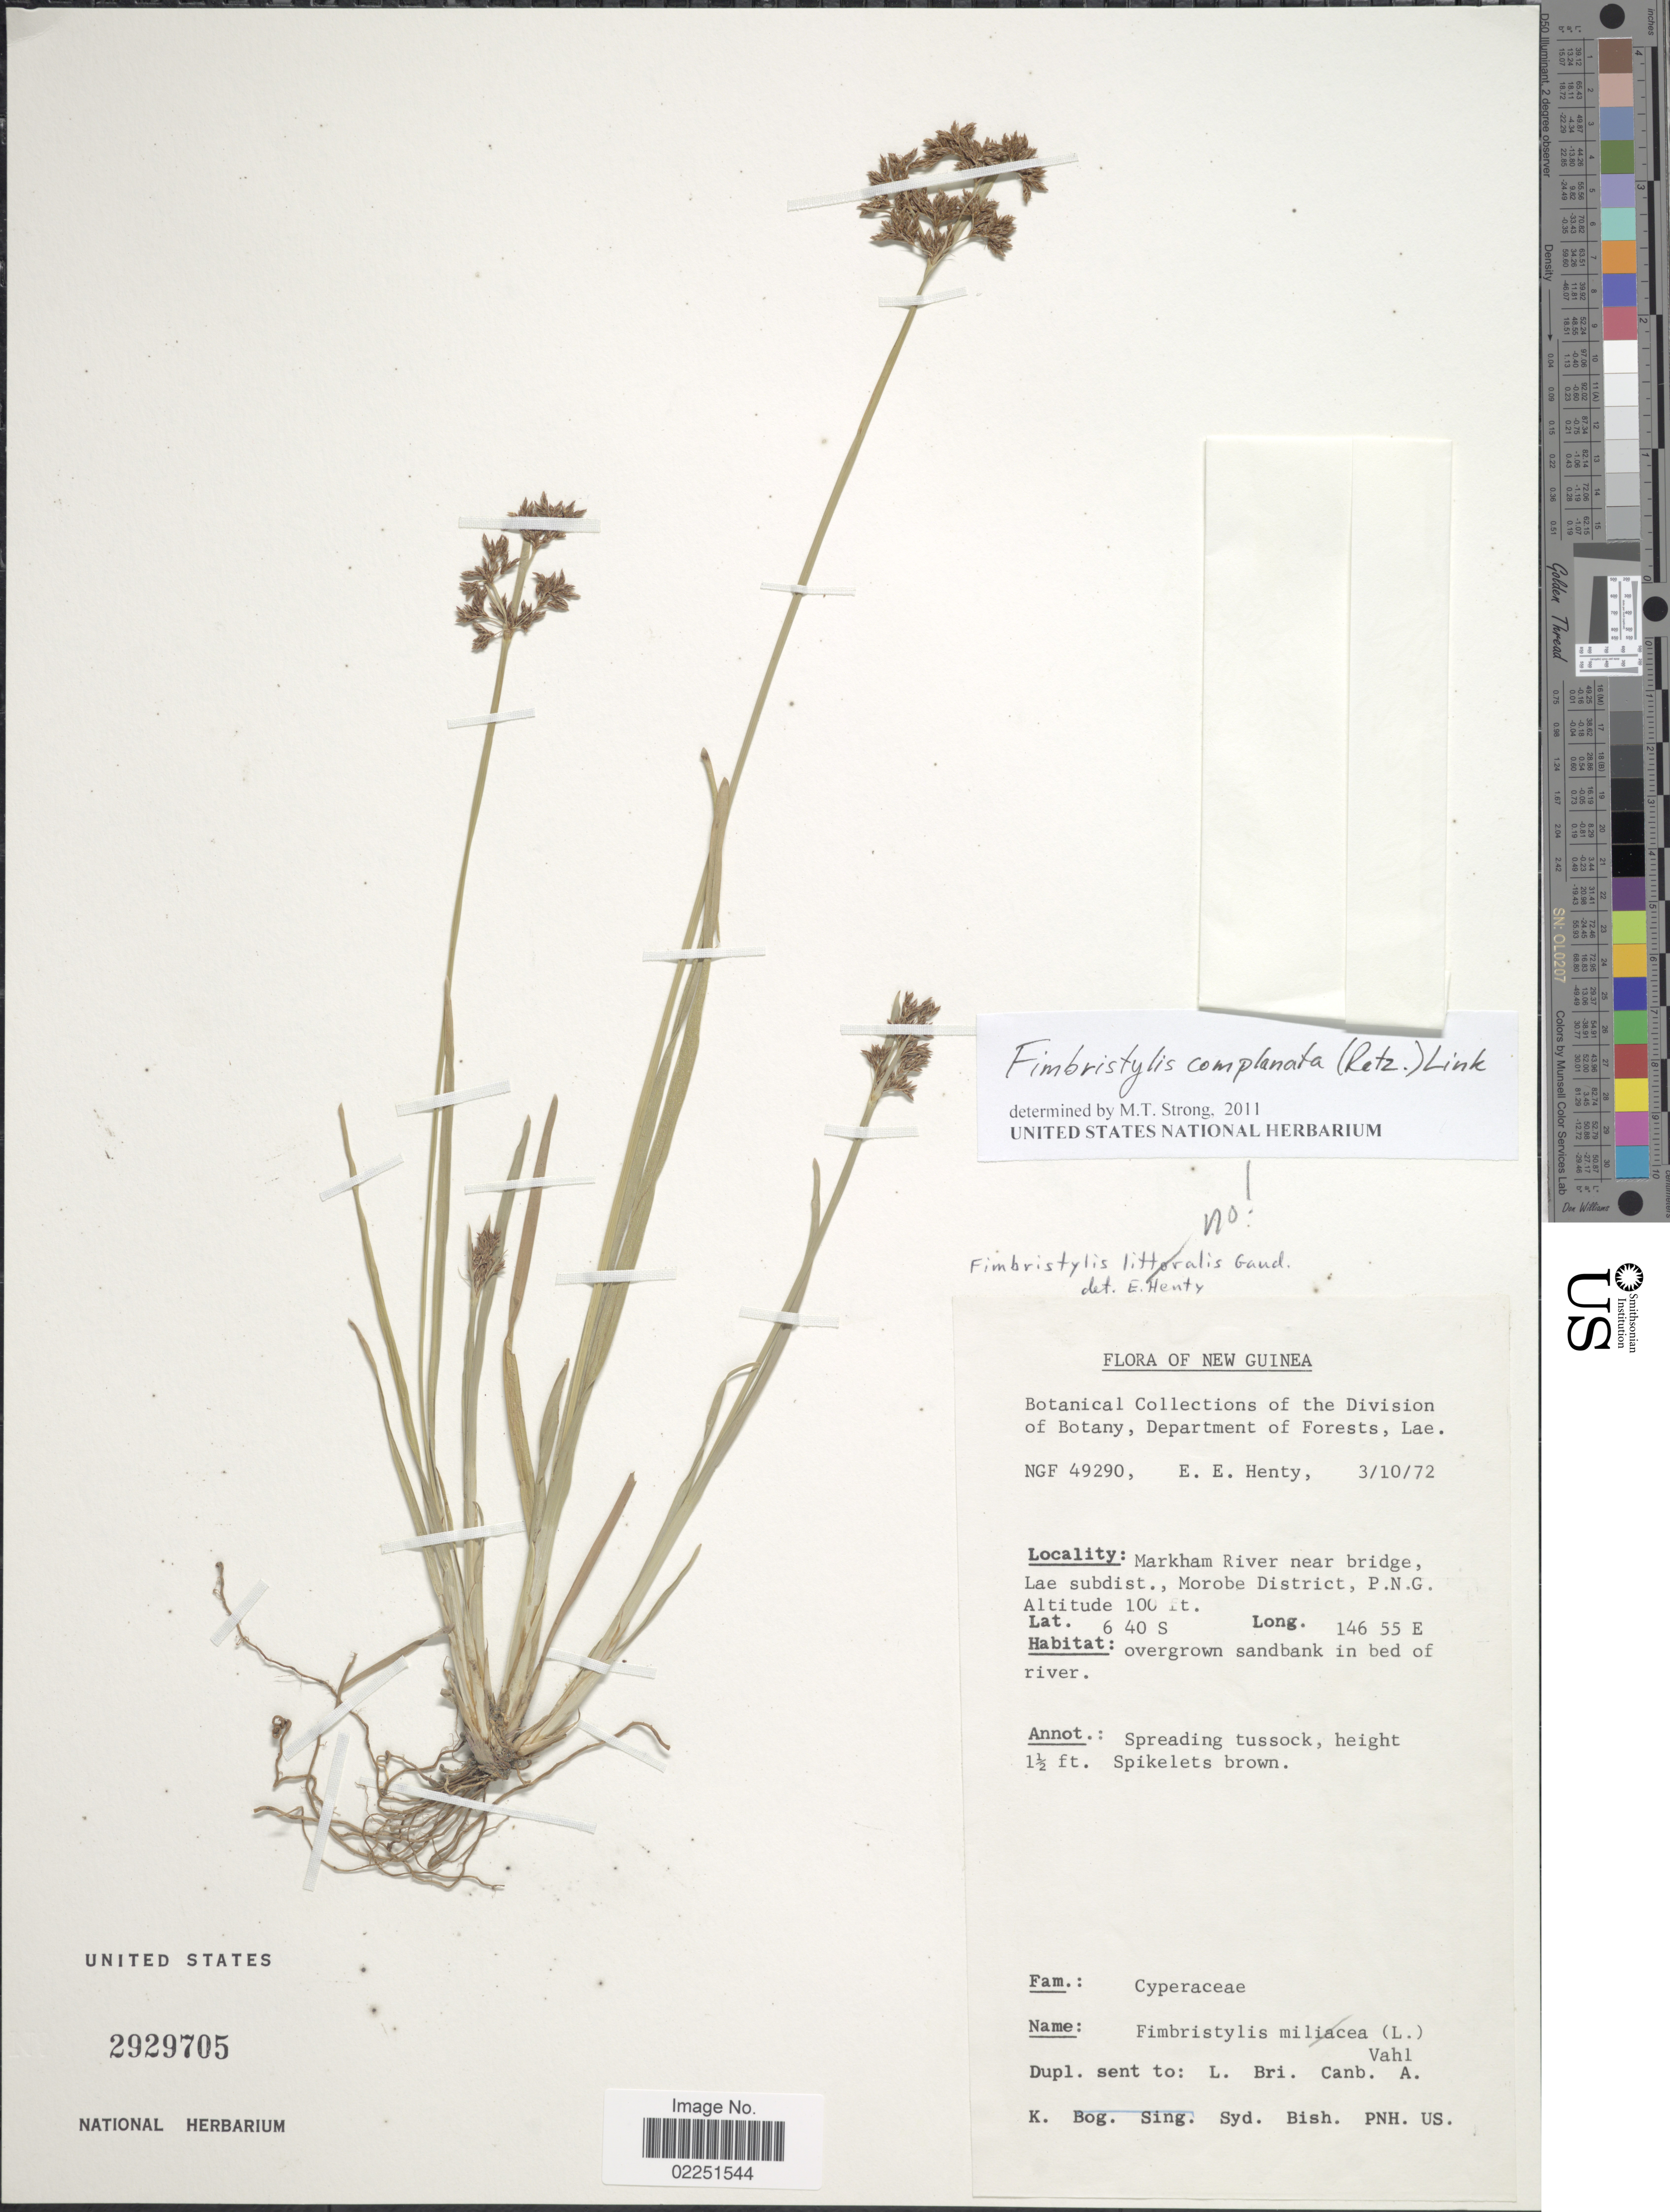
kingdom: Plantae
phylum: Tracheophyta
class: Liliopsida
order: Poales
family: Cyperaceae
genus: Fimbristylis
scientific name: Fimbristylis complanata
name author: (Retz.) Link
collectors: E. Henty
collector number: NGF49290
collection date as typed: Transcribed d/m/y: 3/10/72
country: Papua New Guinea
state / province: Morobe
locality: New Guinea. Markham River near bridge, Lae subdist., Morobe District, P.N.G.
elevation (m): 30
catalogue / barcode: US 2929705